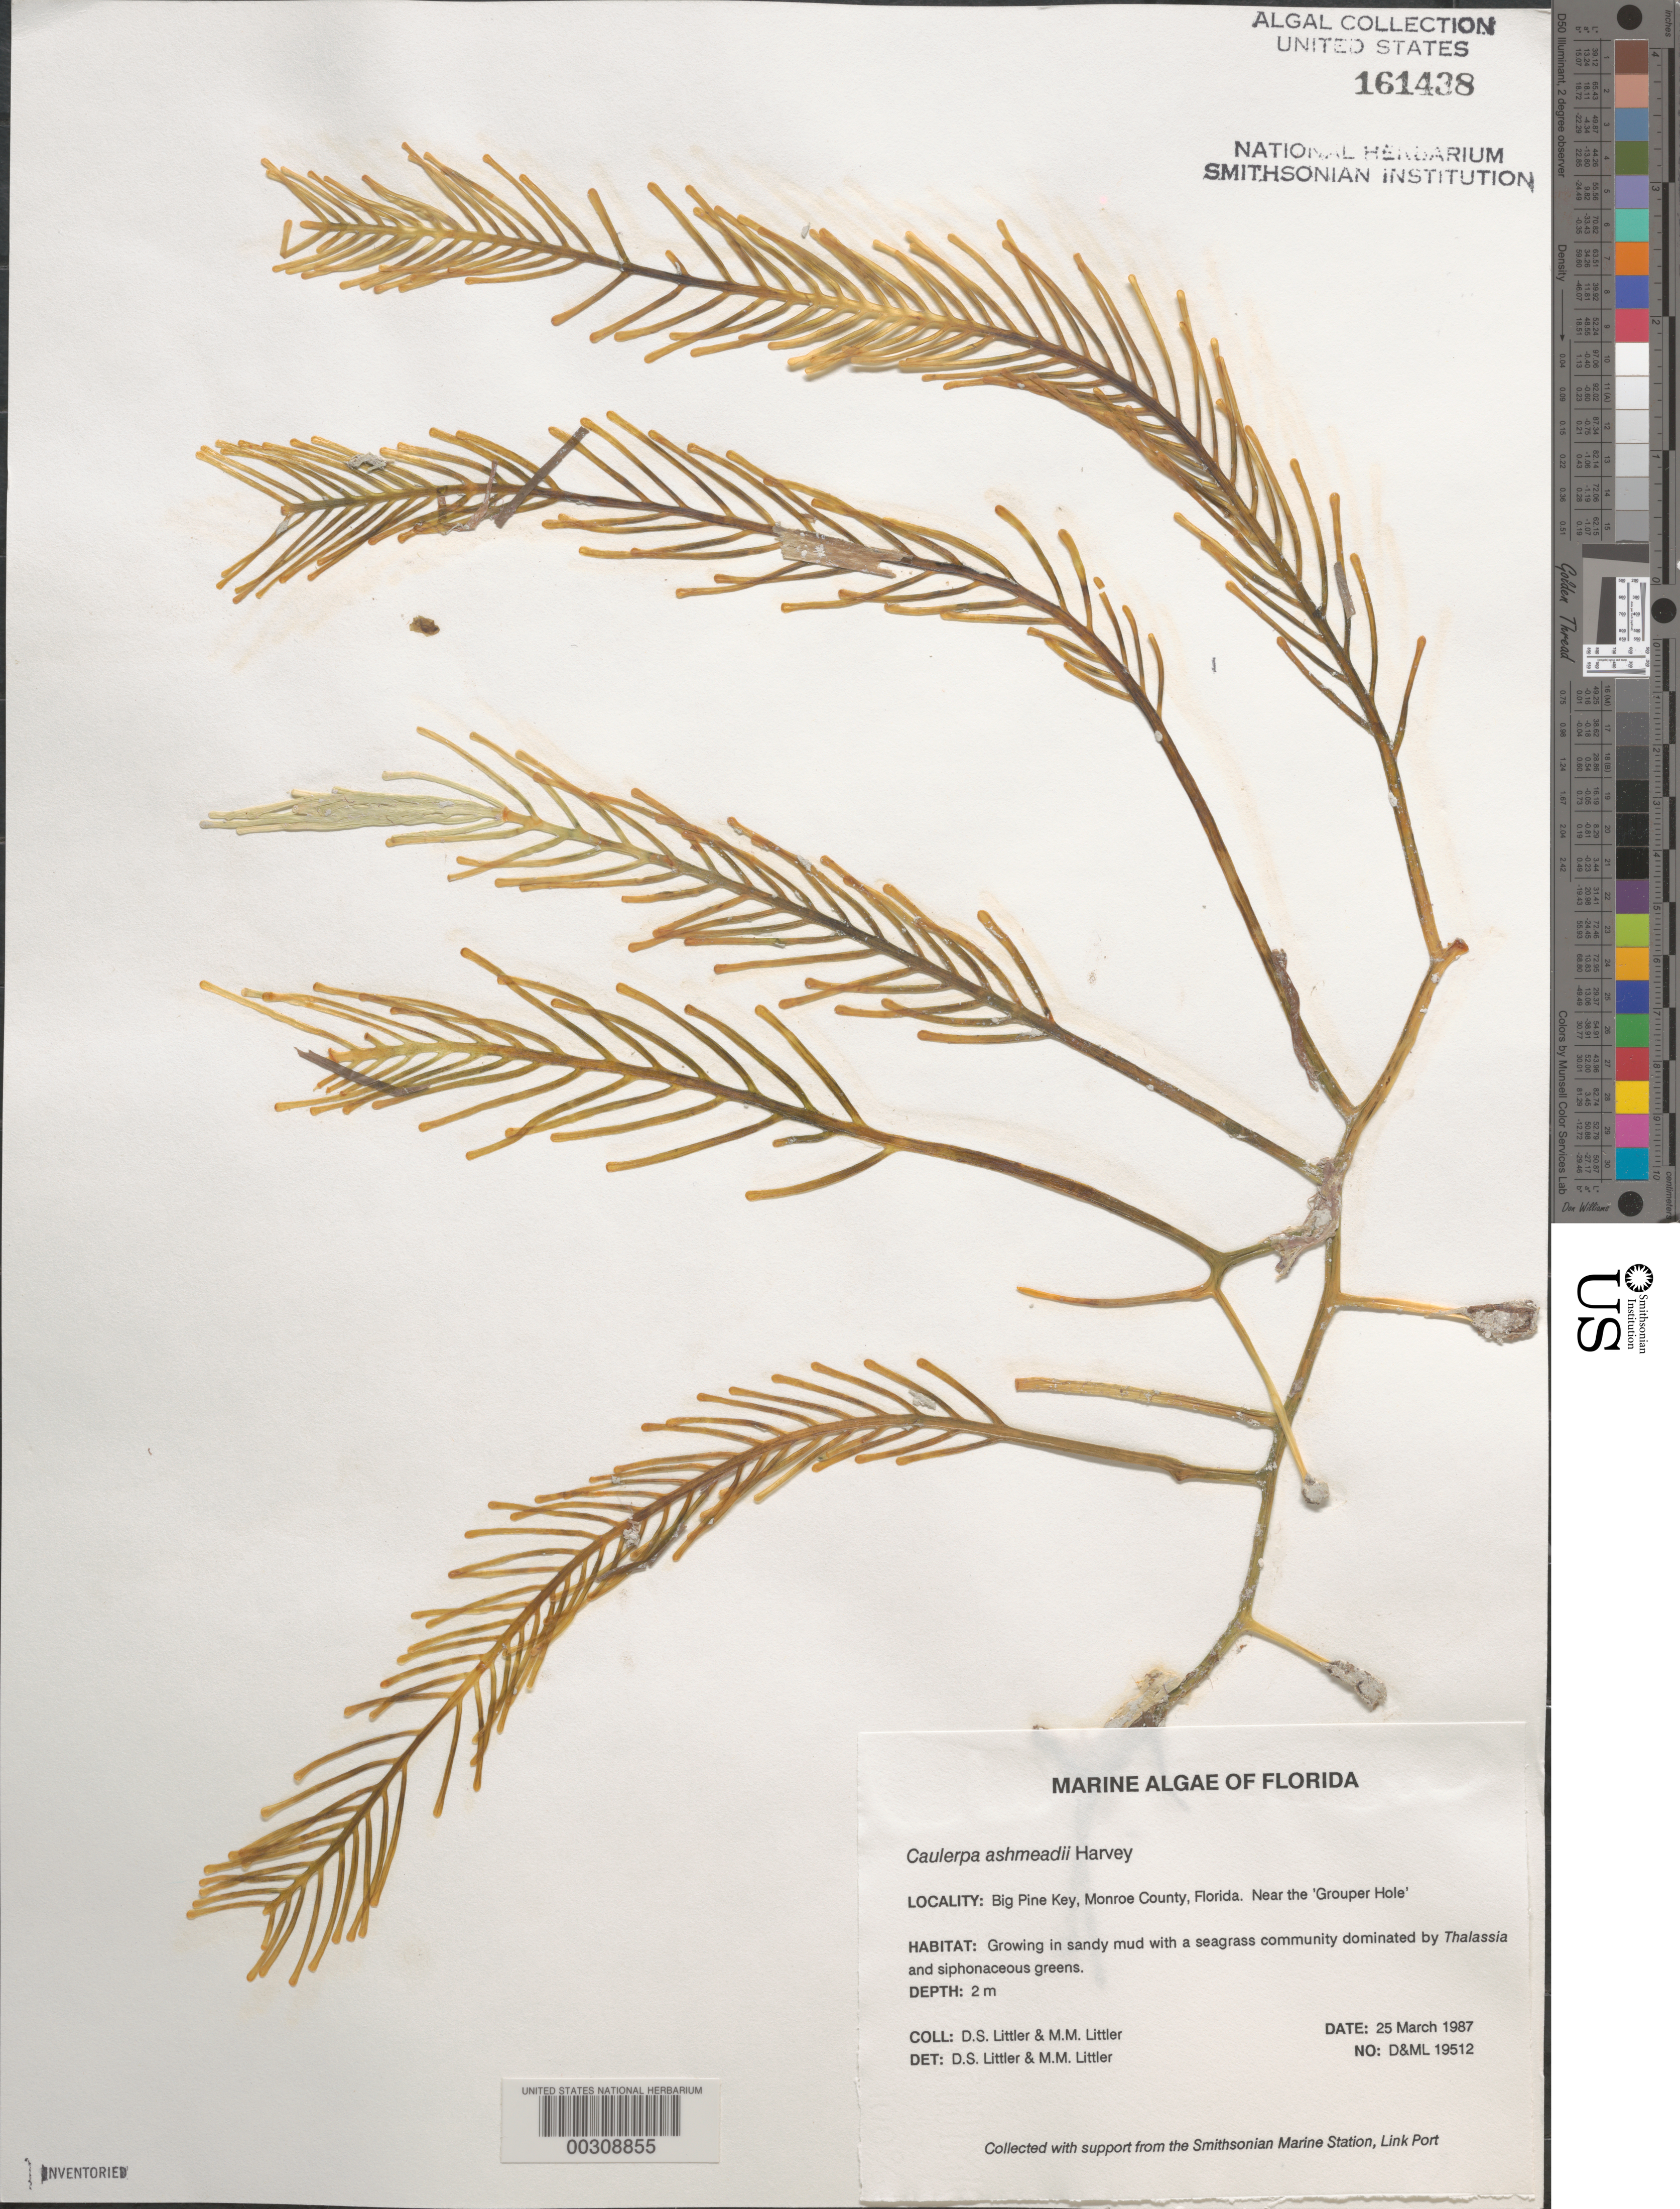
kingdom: Plantae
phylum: Chlorophyta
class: Ulvophyceae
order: Bryopsidales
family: Caulerpaceae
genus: Caulerpa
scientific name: Caulerpa ashmeadii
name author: Harv.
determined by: Littler, D. S.; Littler, M. M.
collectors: D. S. Littler & M. M. Littler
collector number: D&ML 19512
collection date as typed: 25 Mar 1987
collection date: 1987-03-25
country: United States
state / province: Florida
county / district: Monroe County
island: Big Pine Key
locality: Near Grouper Hole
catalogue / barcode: US 161438